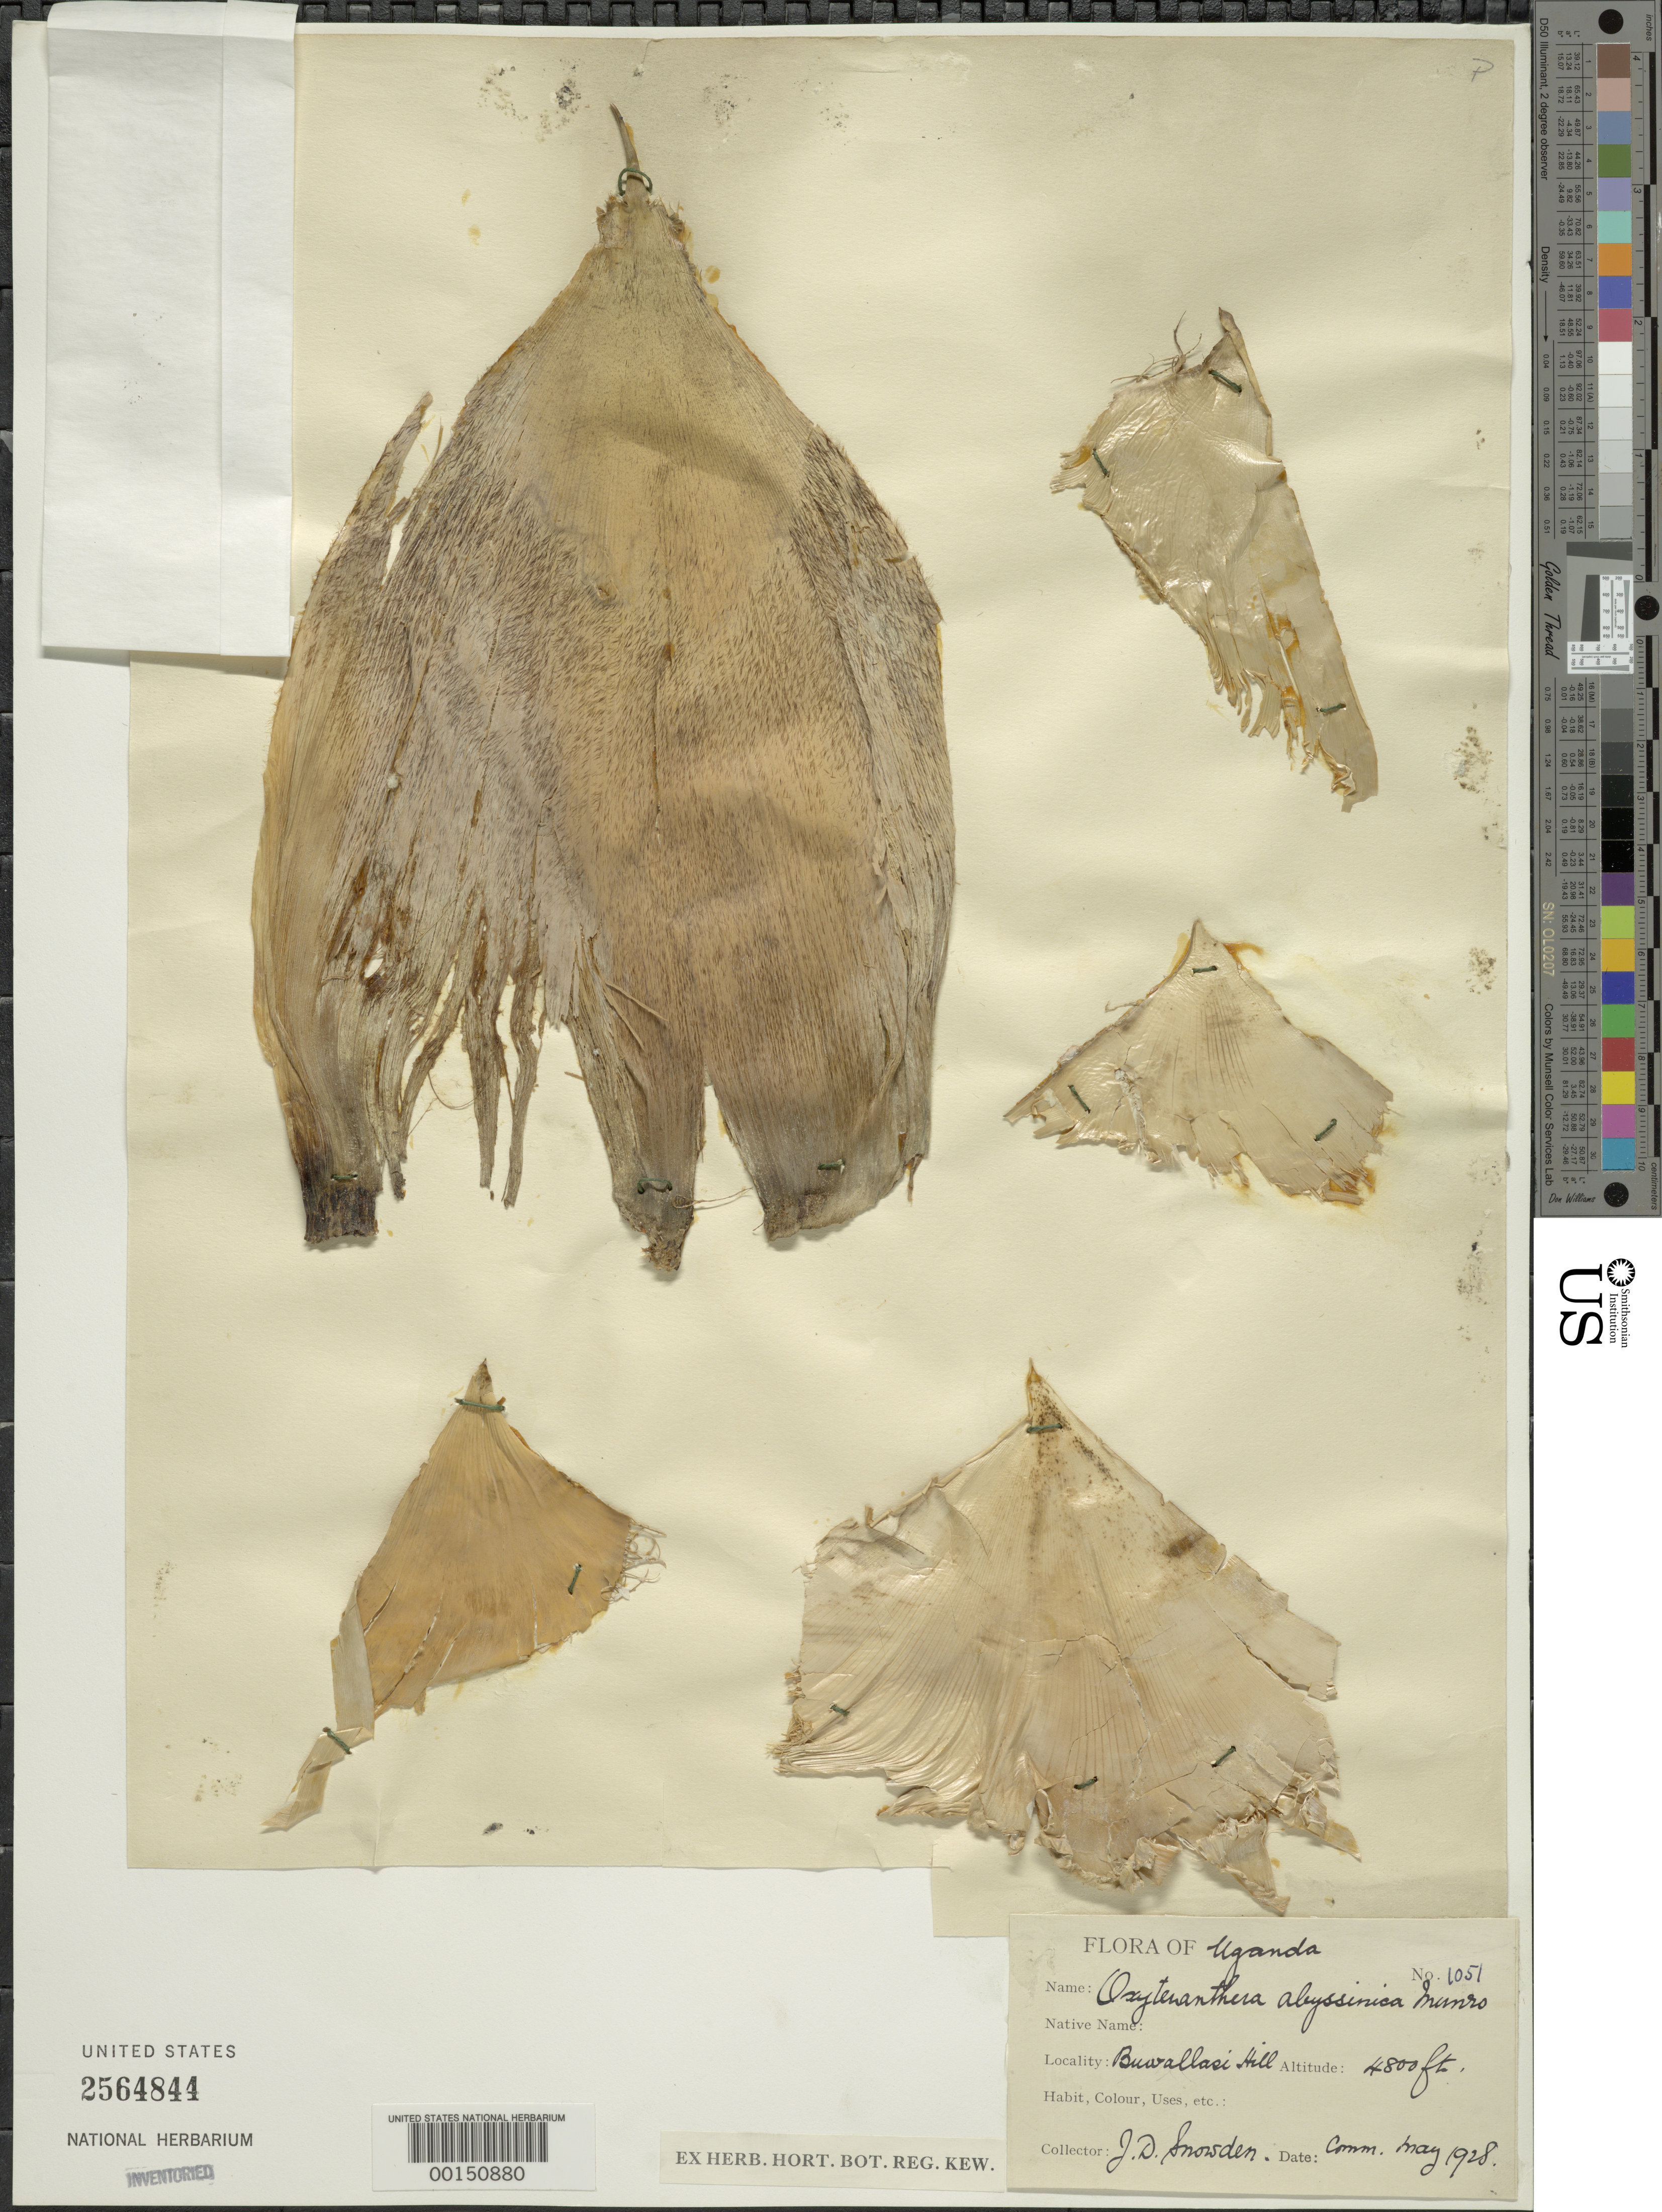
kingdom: Plantae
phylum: Tracheophyta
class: Liliopsida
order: Poales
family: Poaceae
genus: Oxytenanthera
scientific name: Oxytenanthera abyssinica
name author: (A. Rich.) Munro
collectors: J. Snowden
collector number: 1051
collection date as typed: May 1928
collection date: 1928-05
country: Uganda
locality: Buwallasi hill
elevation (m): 1464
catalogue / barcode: US 2564844